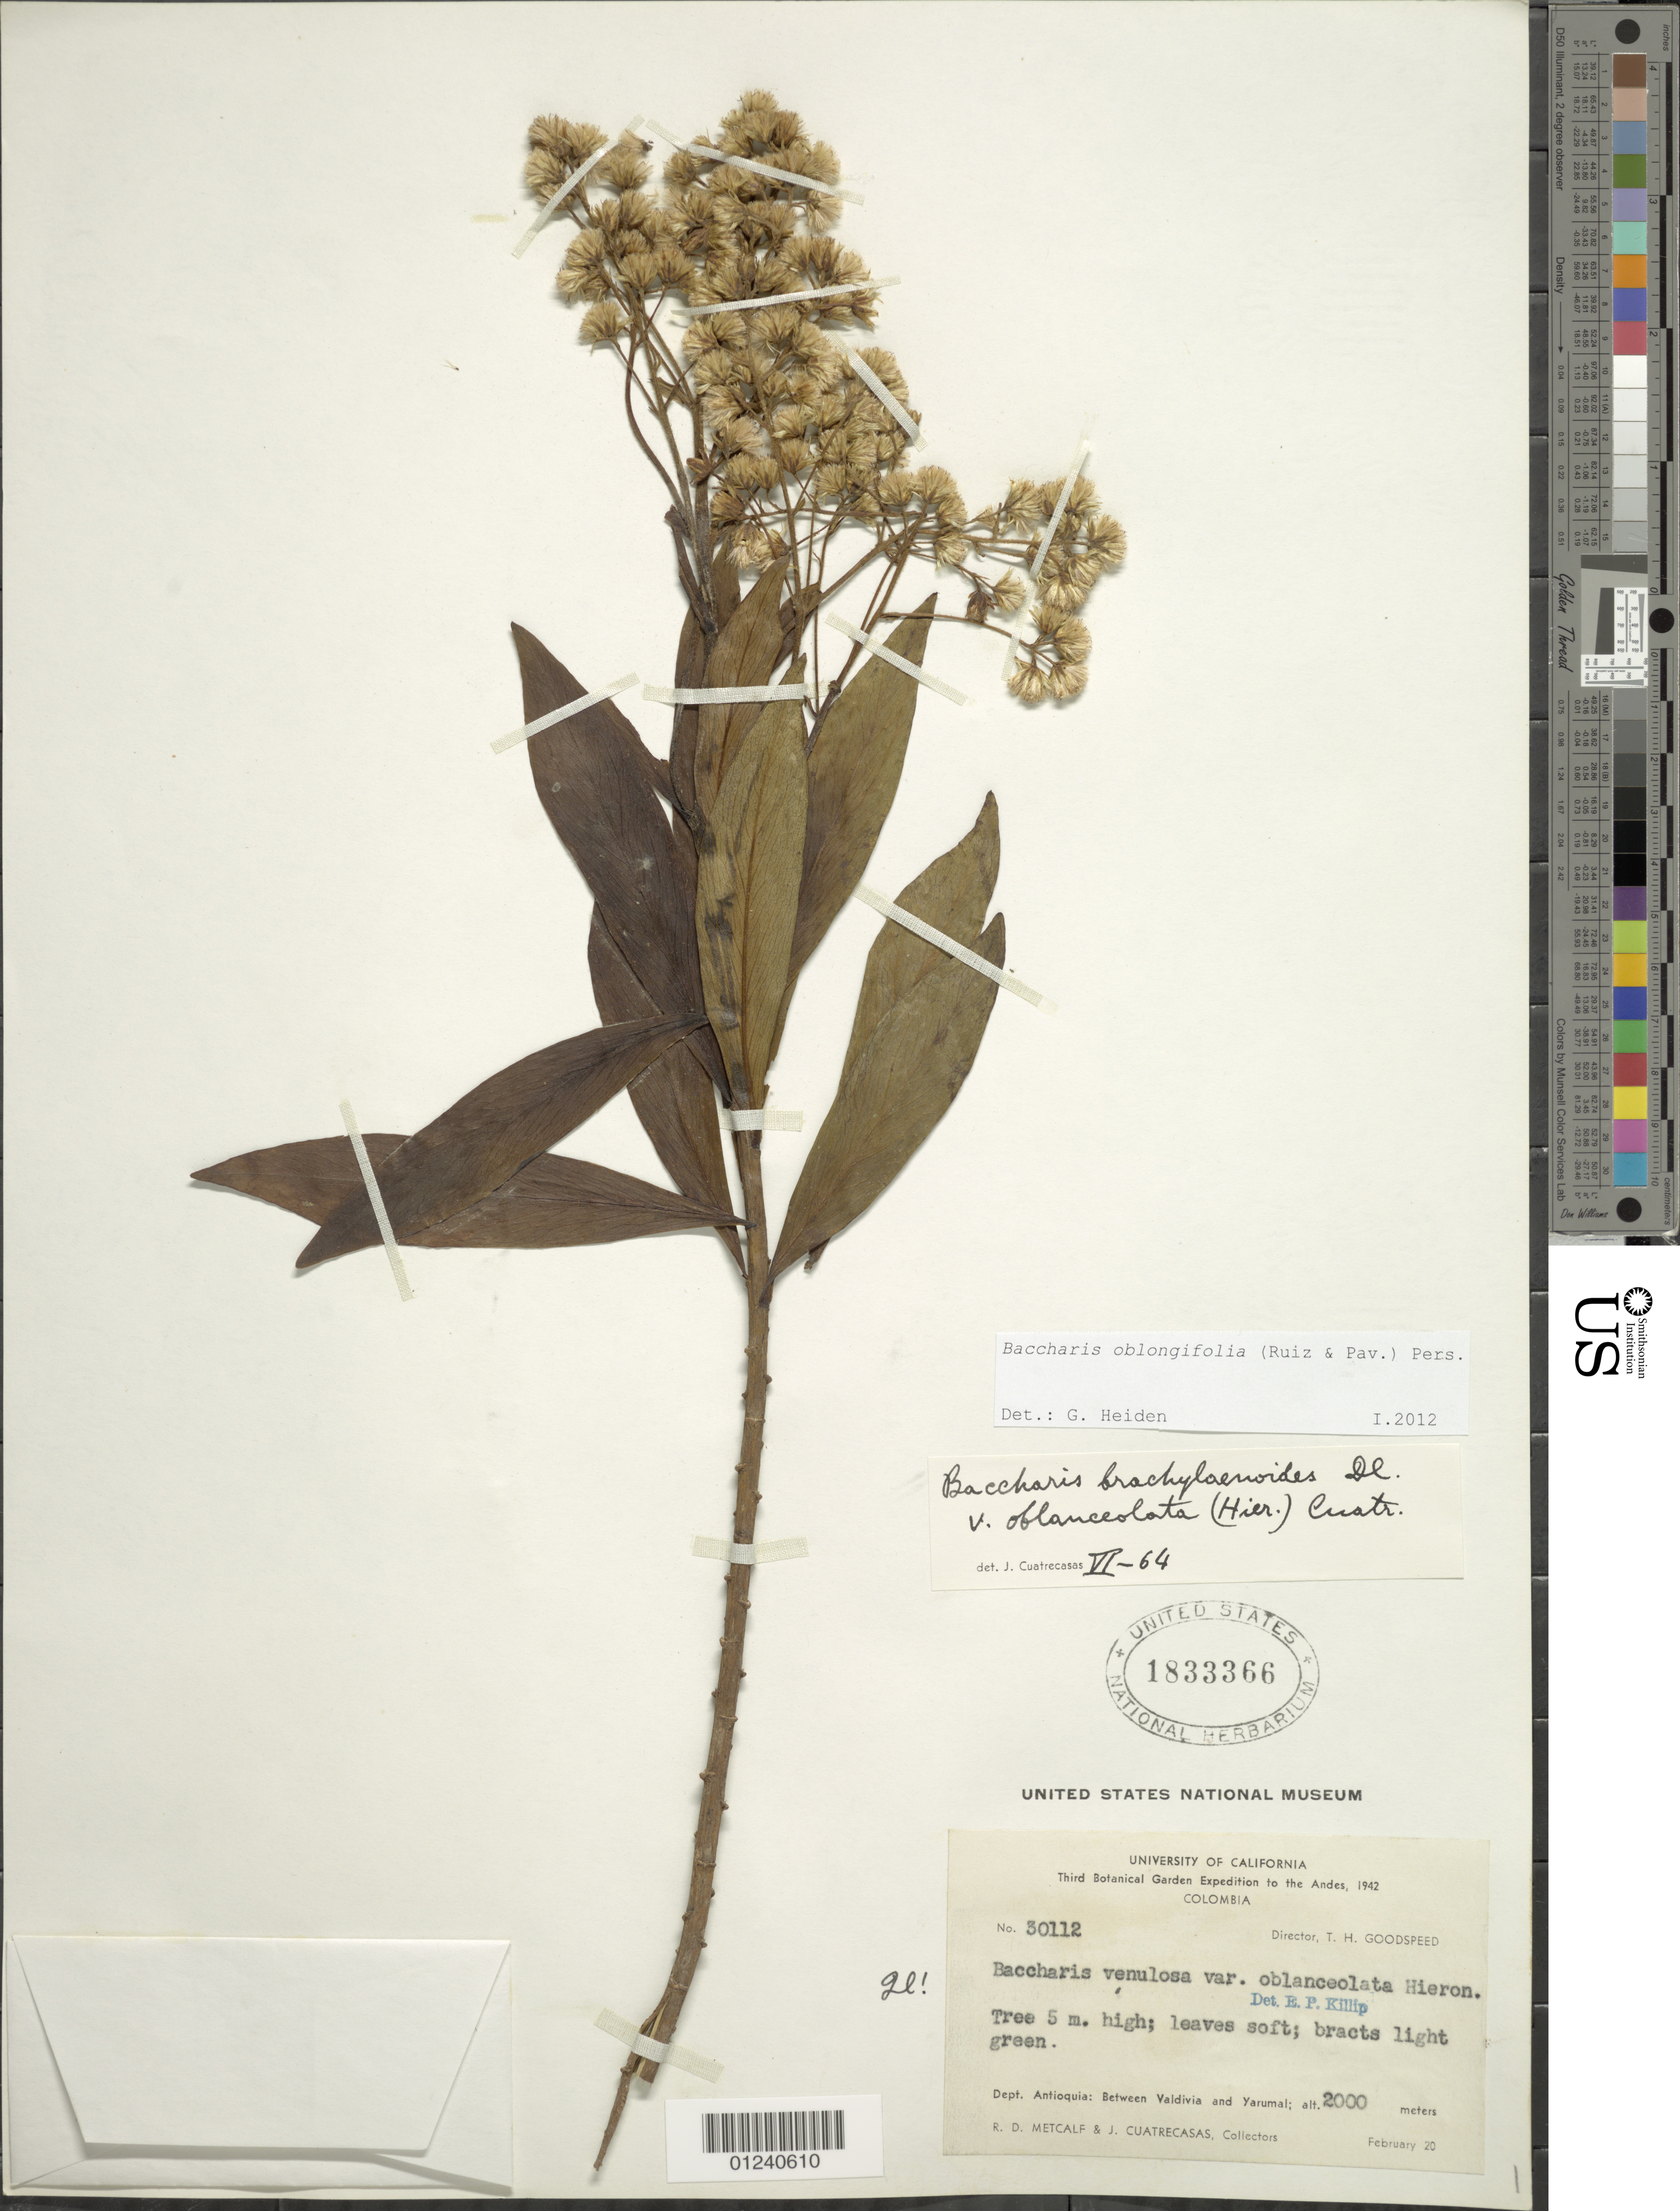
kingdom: Plantae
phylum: Tracheophyta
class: Magnoliopsida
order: Asterales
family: Asteraceae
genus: Baccharis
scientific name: Baccharis oblongifolia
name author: (Ruiz & Pav.) Pers.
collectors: R. D. Metcalf & J. Cuatrecasas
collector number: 30112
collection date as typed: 20 Feb 1942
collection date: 1942-02-20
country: Colombia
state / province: Antioquia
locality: Between Puerto Valdiva and Yarumal.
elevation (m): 2000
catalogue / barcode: US 1833366